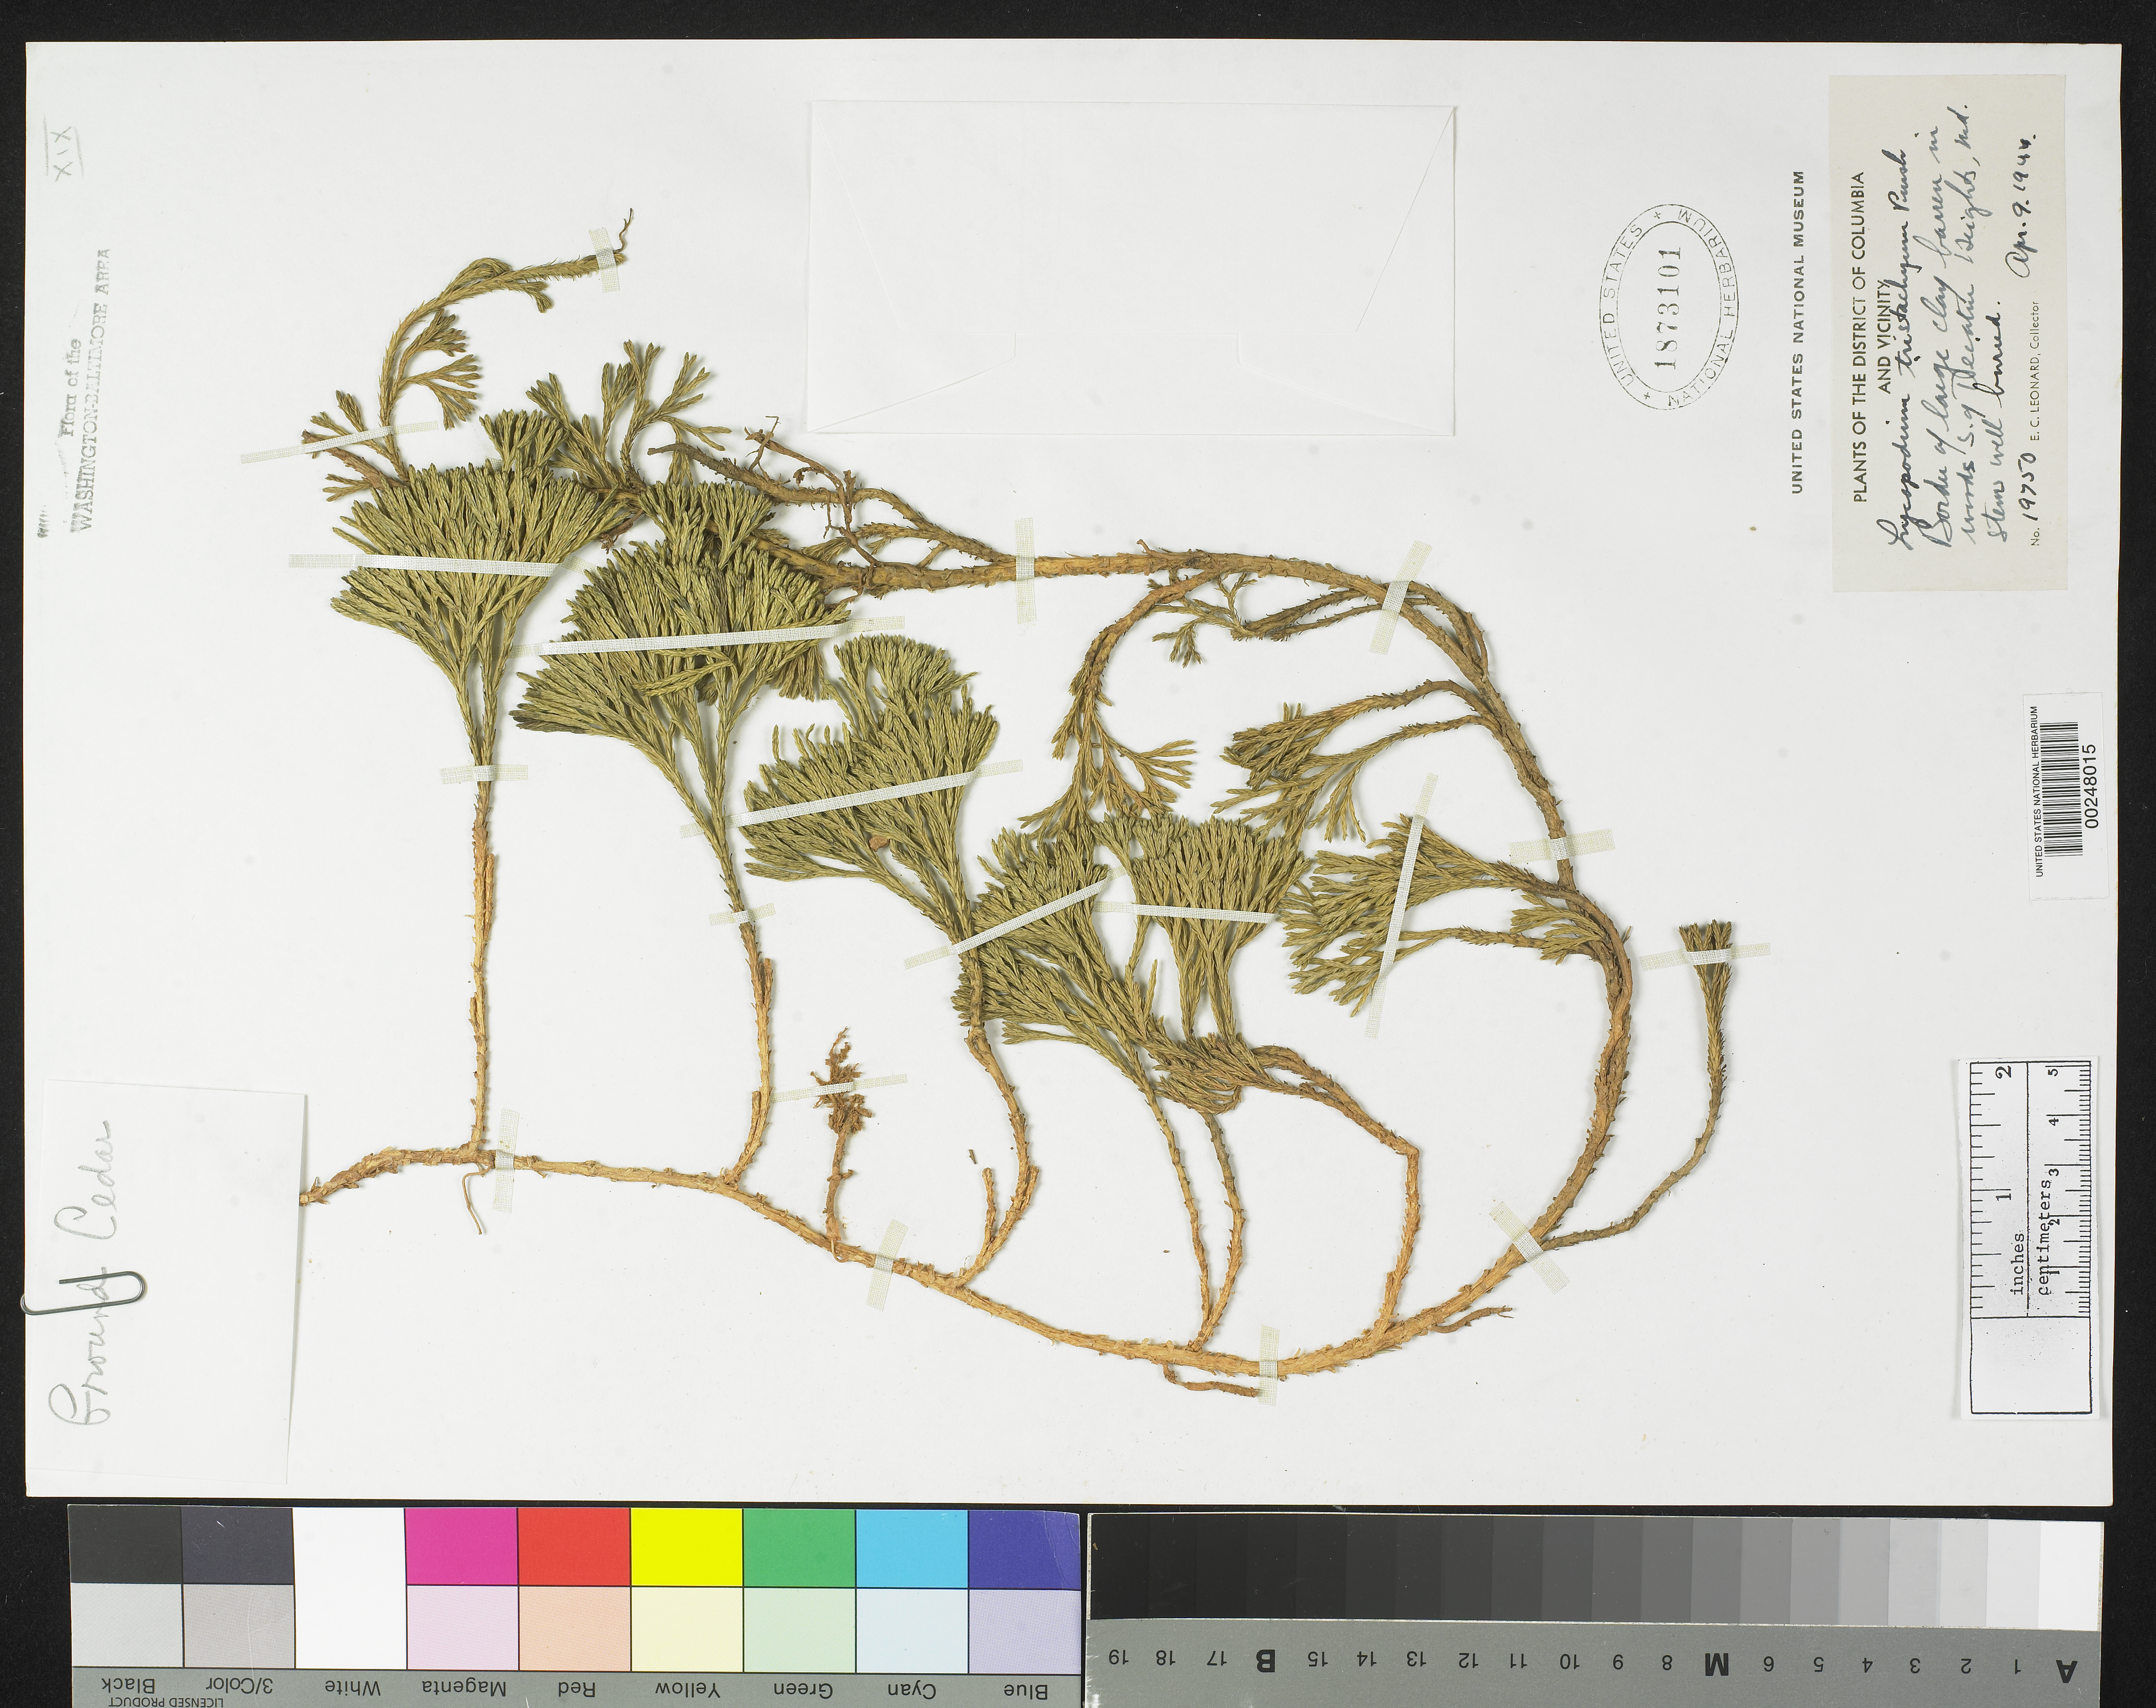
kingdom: Plantae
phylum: Tracheophyta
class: Lycopodiopsida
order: Lycopodiales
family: Lycopodiaceae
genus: Diphasiastrum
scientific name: Diphasiastrum tristachyum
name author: (Pursh) Holub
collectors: E. C. Leonard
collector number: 19750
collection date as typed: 09 Apr 1944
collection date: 1944-04-09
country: United States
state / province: Maryland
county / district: Prince George's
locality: South of Decatur Heights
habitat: Border of large clay barren in woods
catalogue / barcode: US 1873101